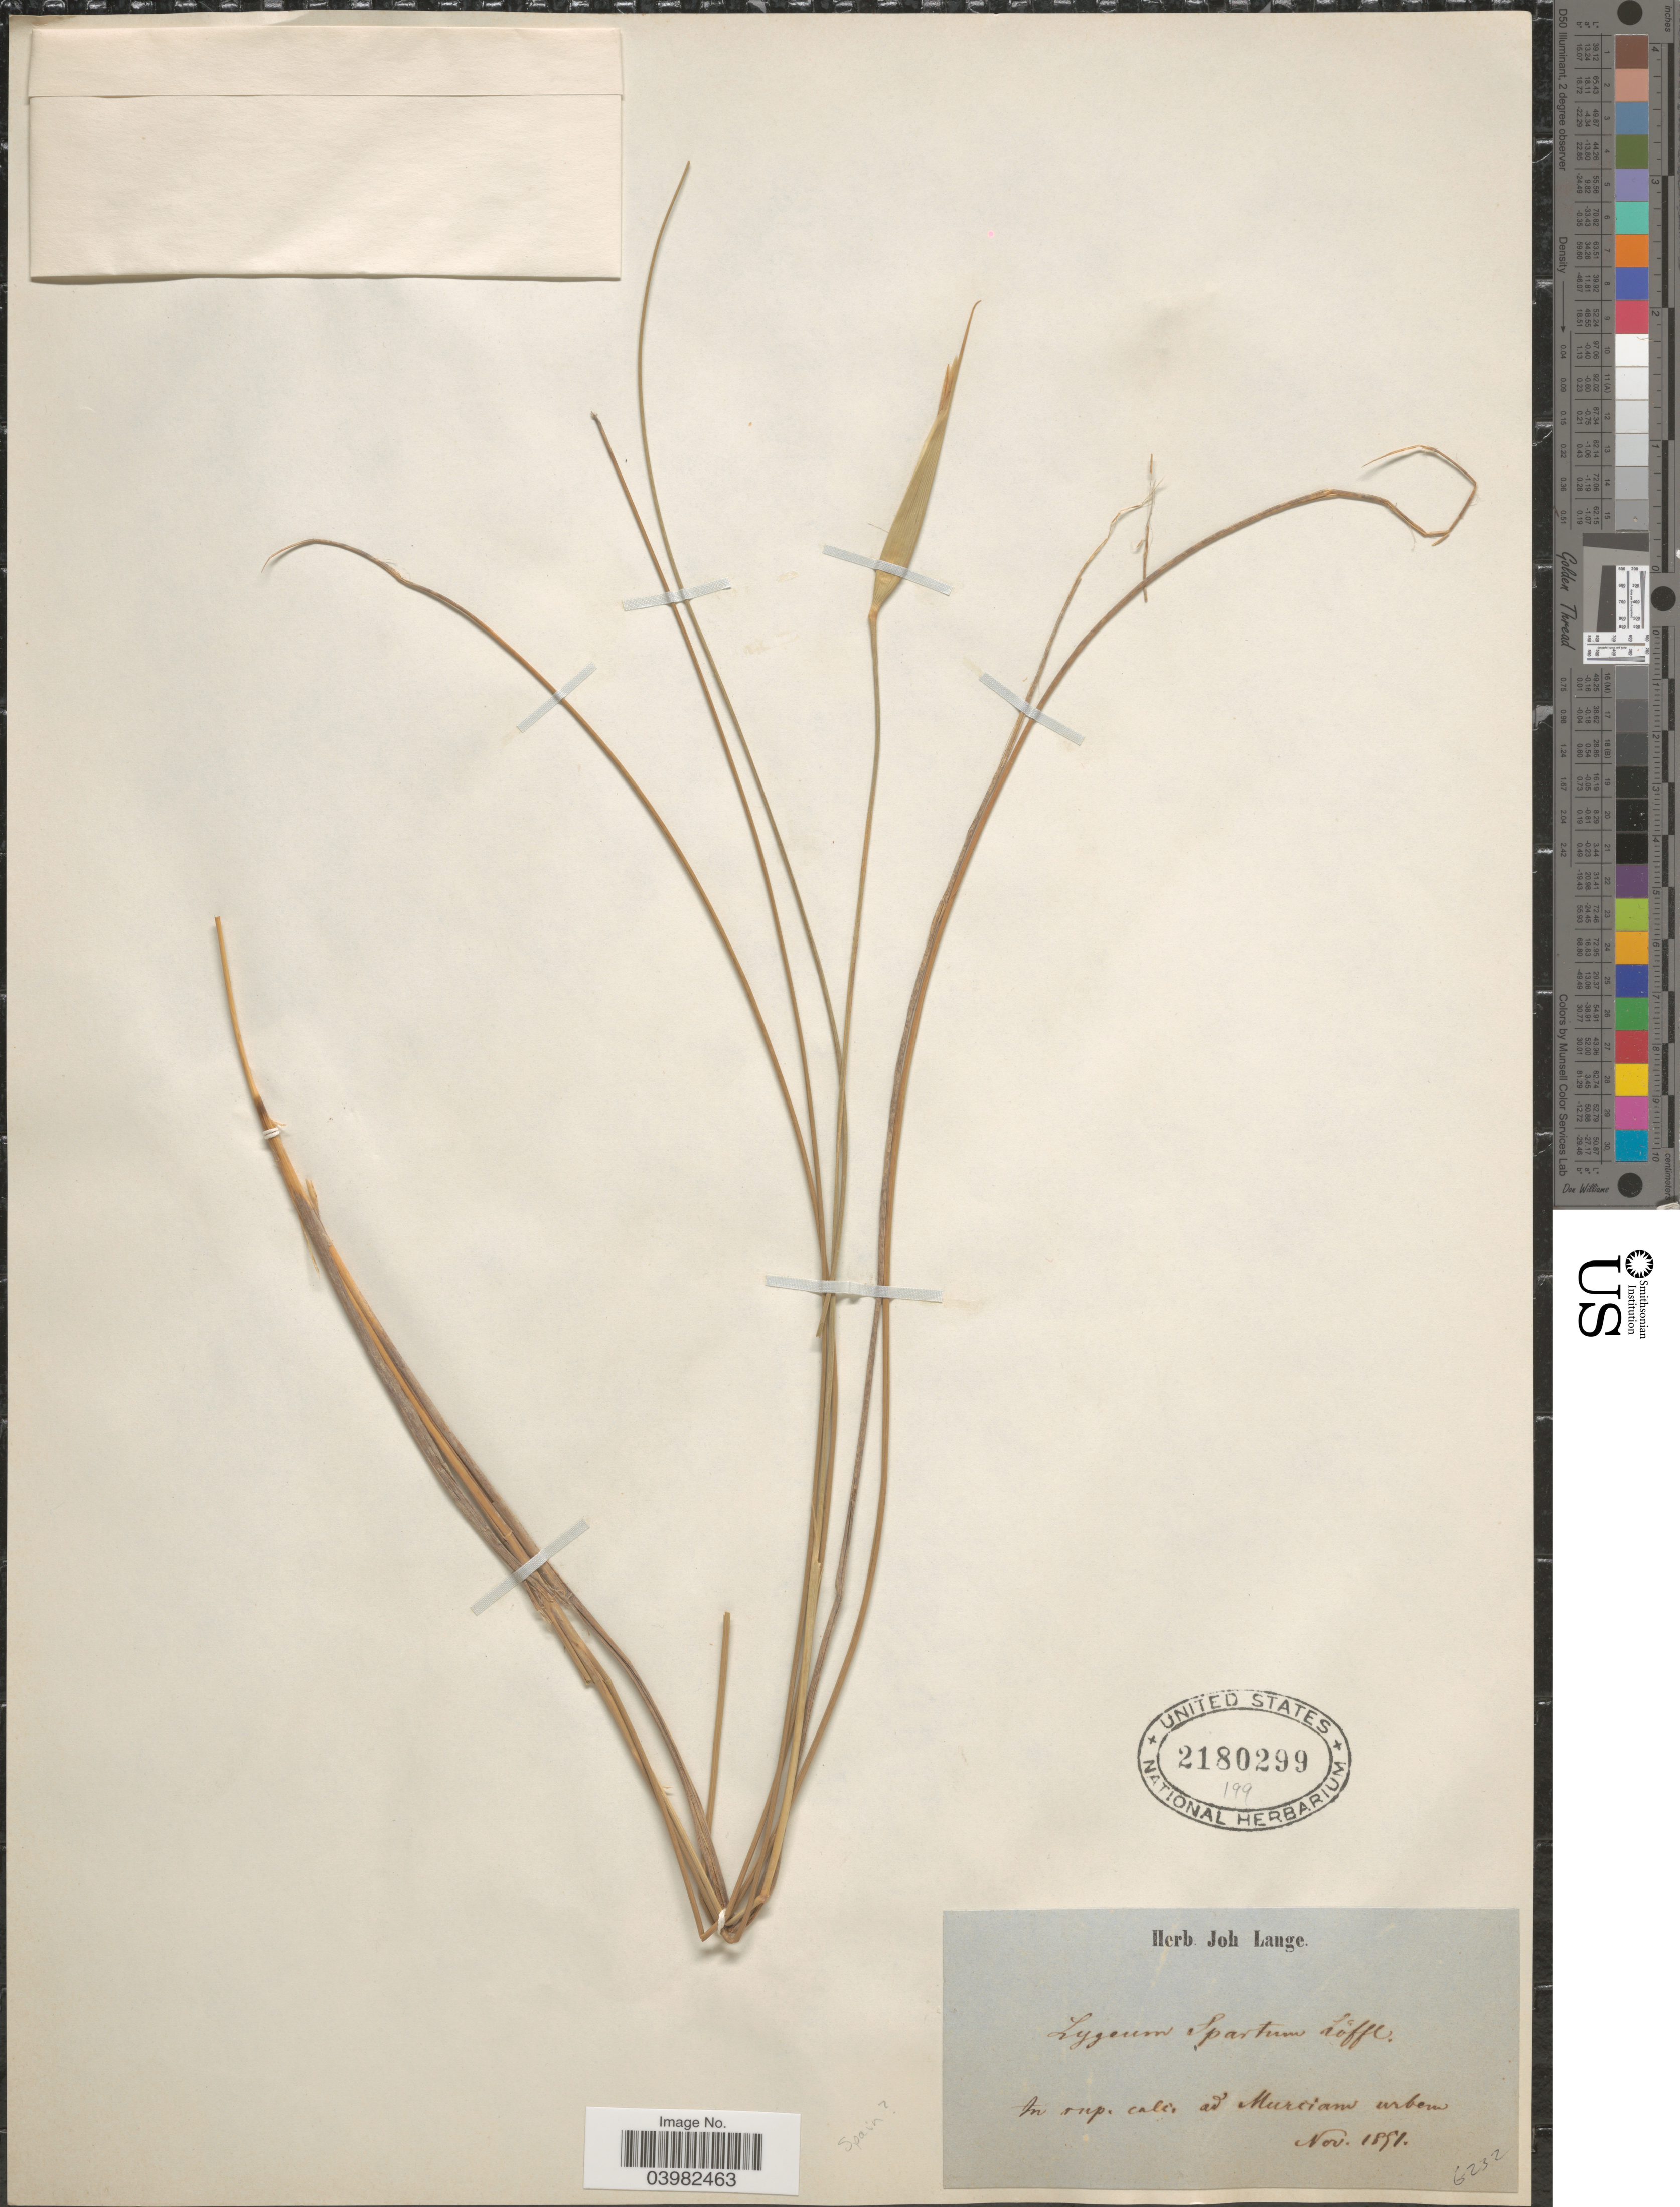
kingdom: Plantae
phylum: Tracheophyta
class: Liliopsida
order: Poales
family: Poaceae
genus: Lygeum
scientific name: Lygeum spartum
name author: L.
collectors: ex herb. Joh. Lange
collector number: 6232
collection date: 1851-11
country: Spain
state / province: Murcia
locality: In rup. cali, ad Murciam urbem.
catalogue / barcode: US 2180299